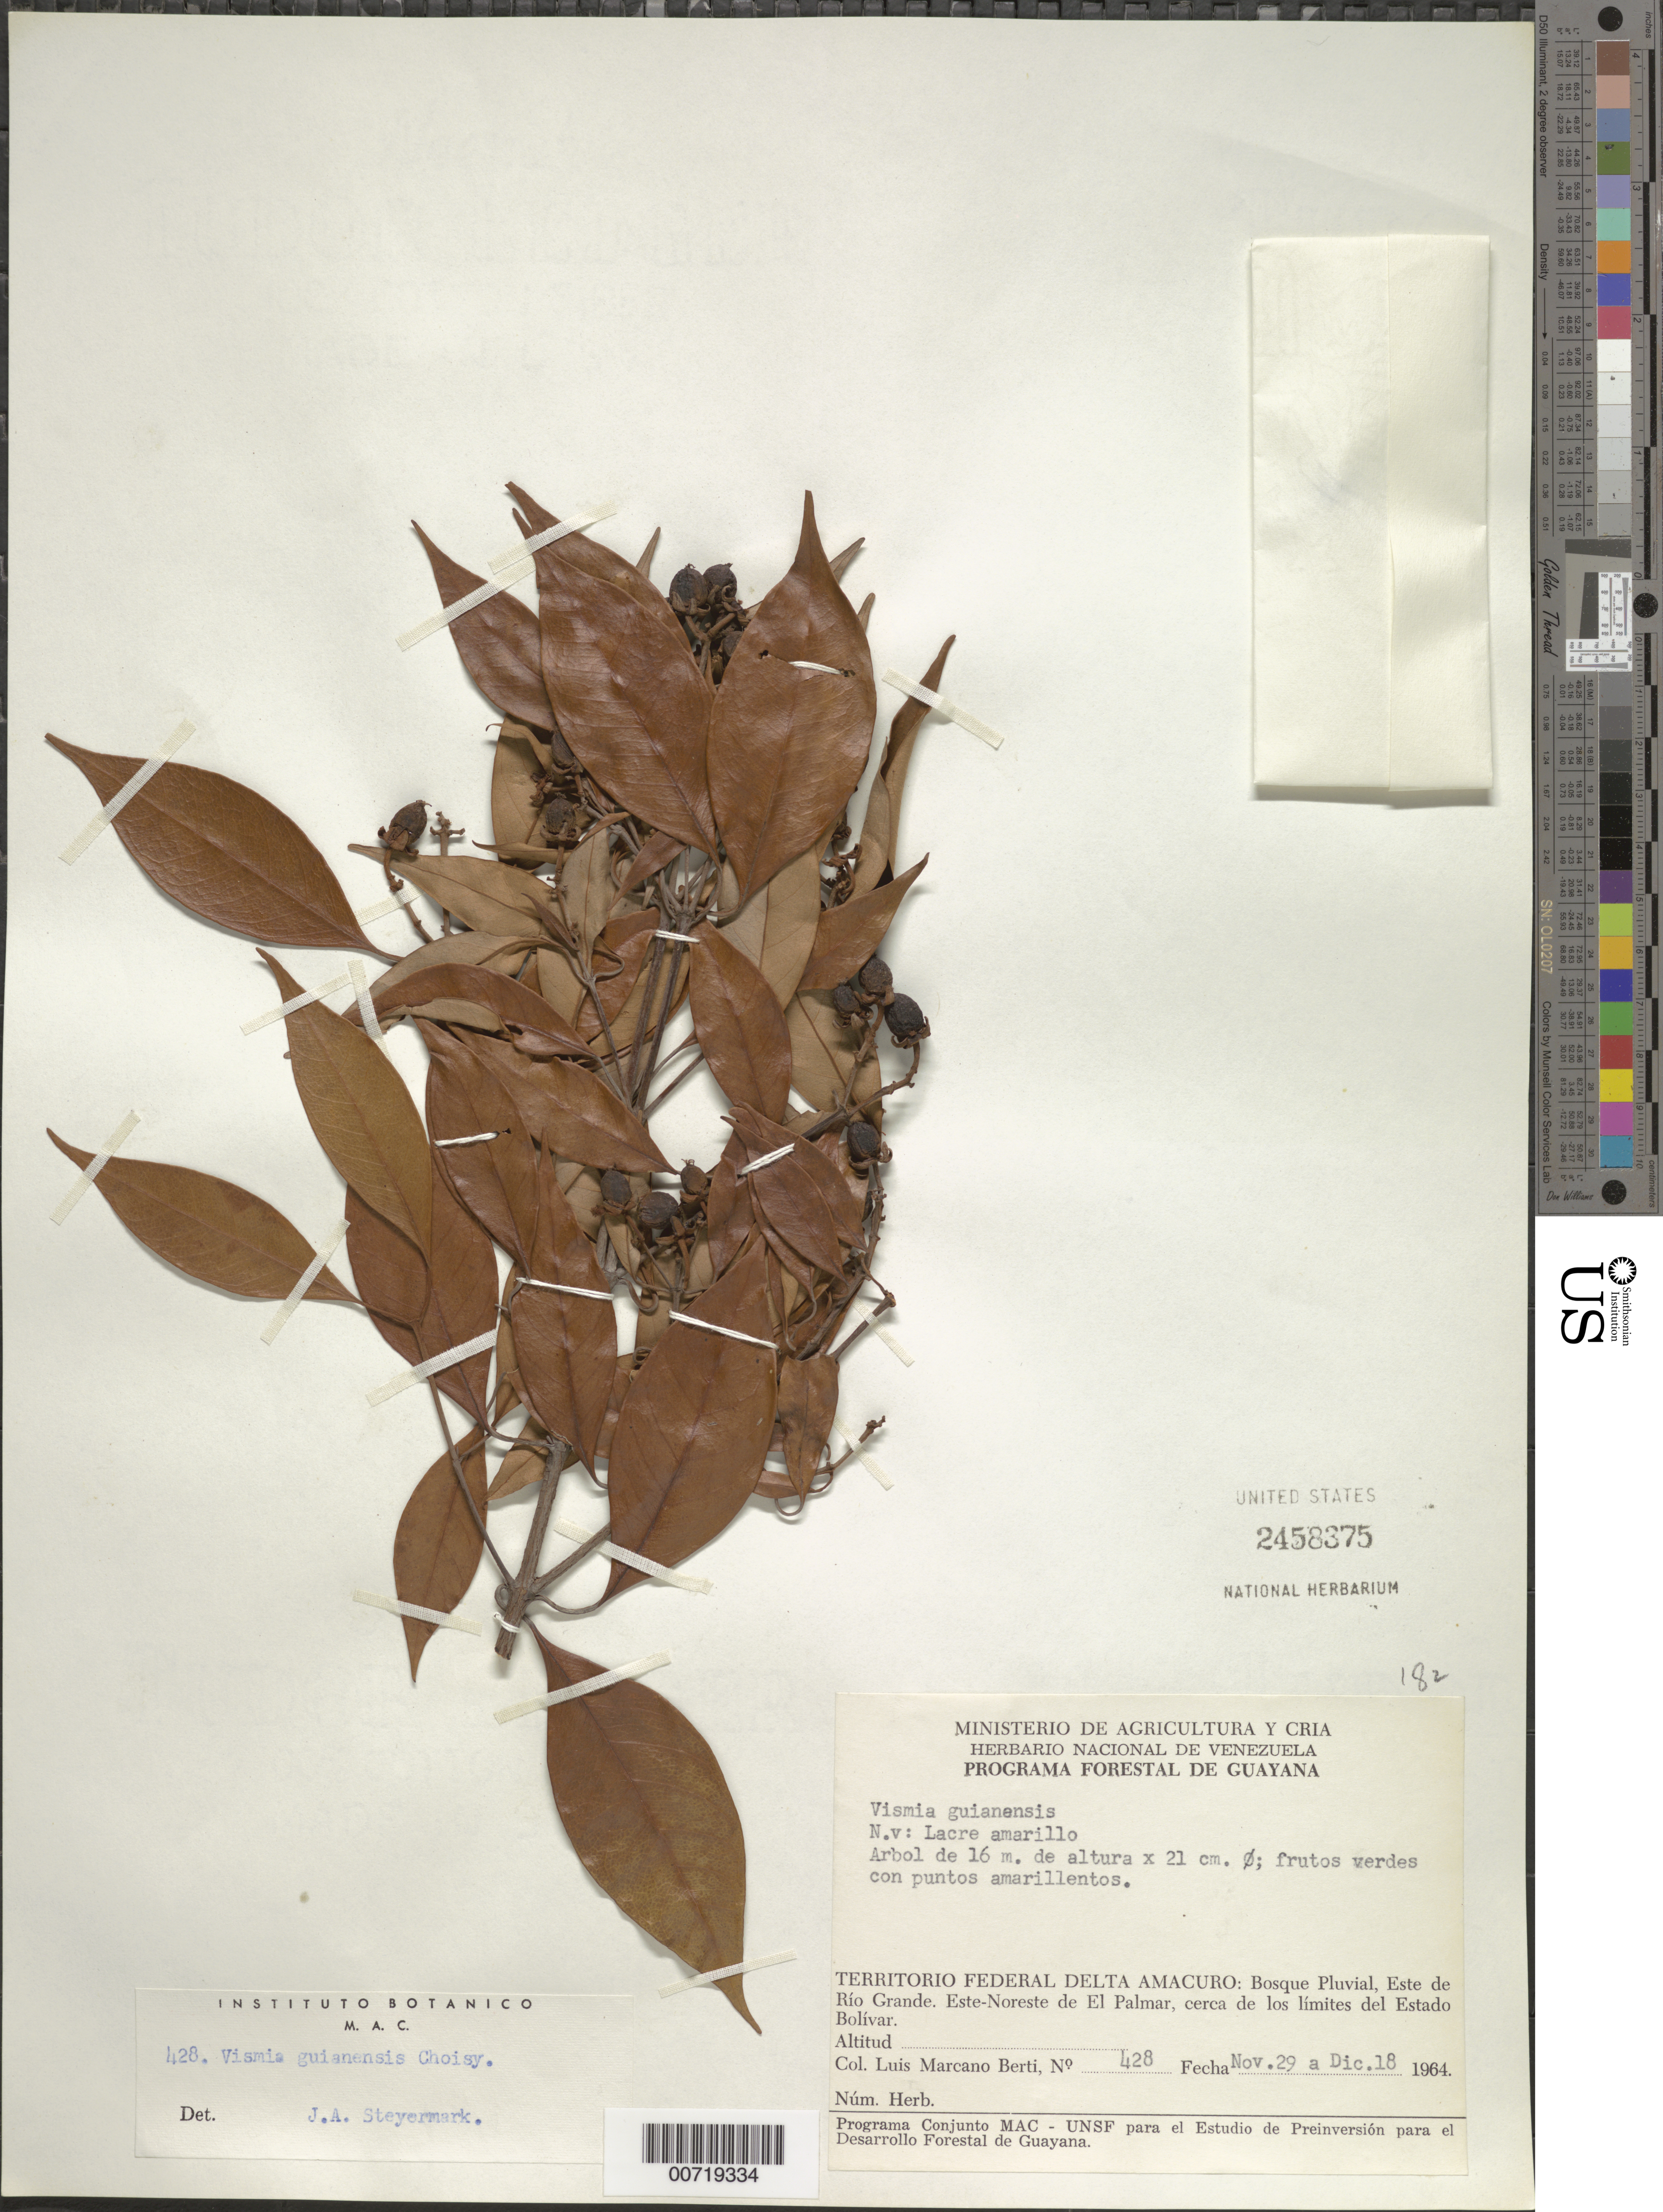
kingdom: Plantae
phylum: Tracheophyta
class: Magnoliopsida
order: Malpighiales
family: Hypericaceae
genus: Vismia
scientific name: Vismia guianensis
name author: (Aubl.) Pers.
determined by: Steyermark, Julian A., (VEN)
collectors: L. Marcano-Berti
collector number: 428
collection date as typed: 29-Nov-64 to 18-Dec-64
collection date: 1964-11-29/1964-12-18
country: Venezuela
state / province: Delta Amacuro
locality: Este de Río Grande, ENE de El Palmar, cerca de los limites del Estado Bolívar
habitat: Bosque pluvial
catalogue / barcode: US 2458375